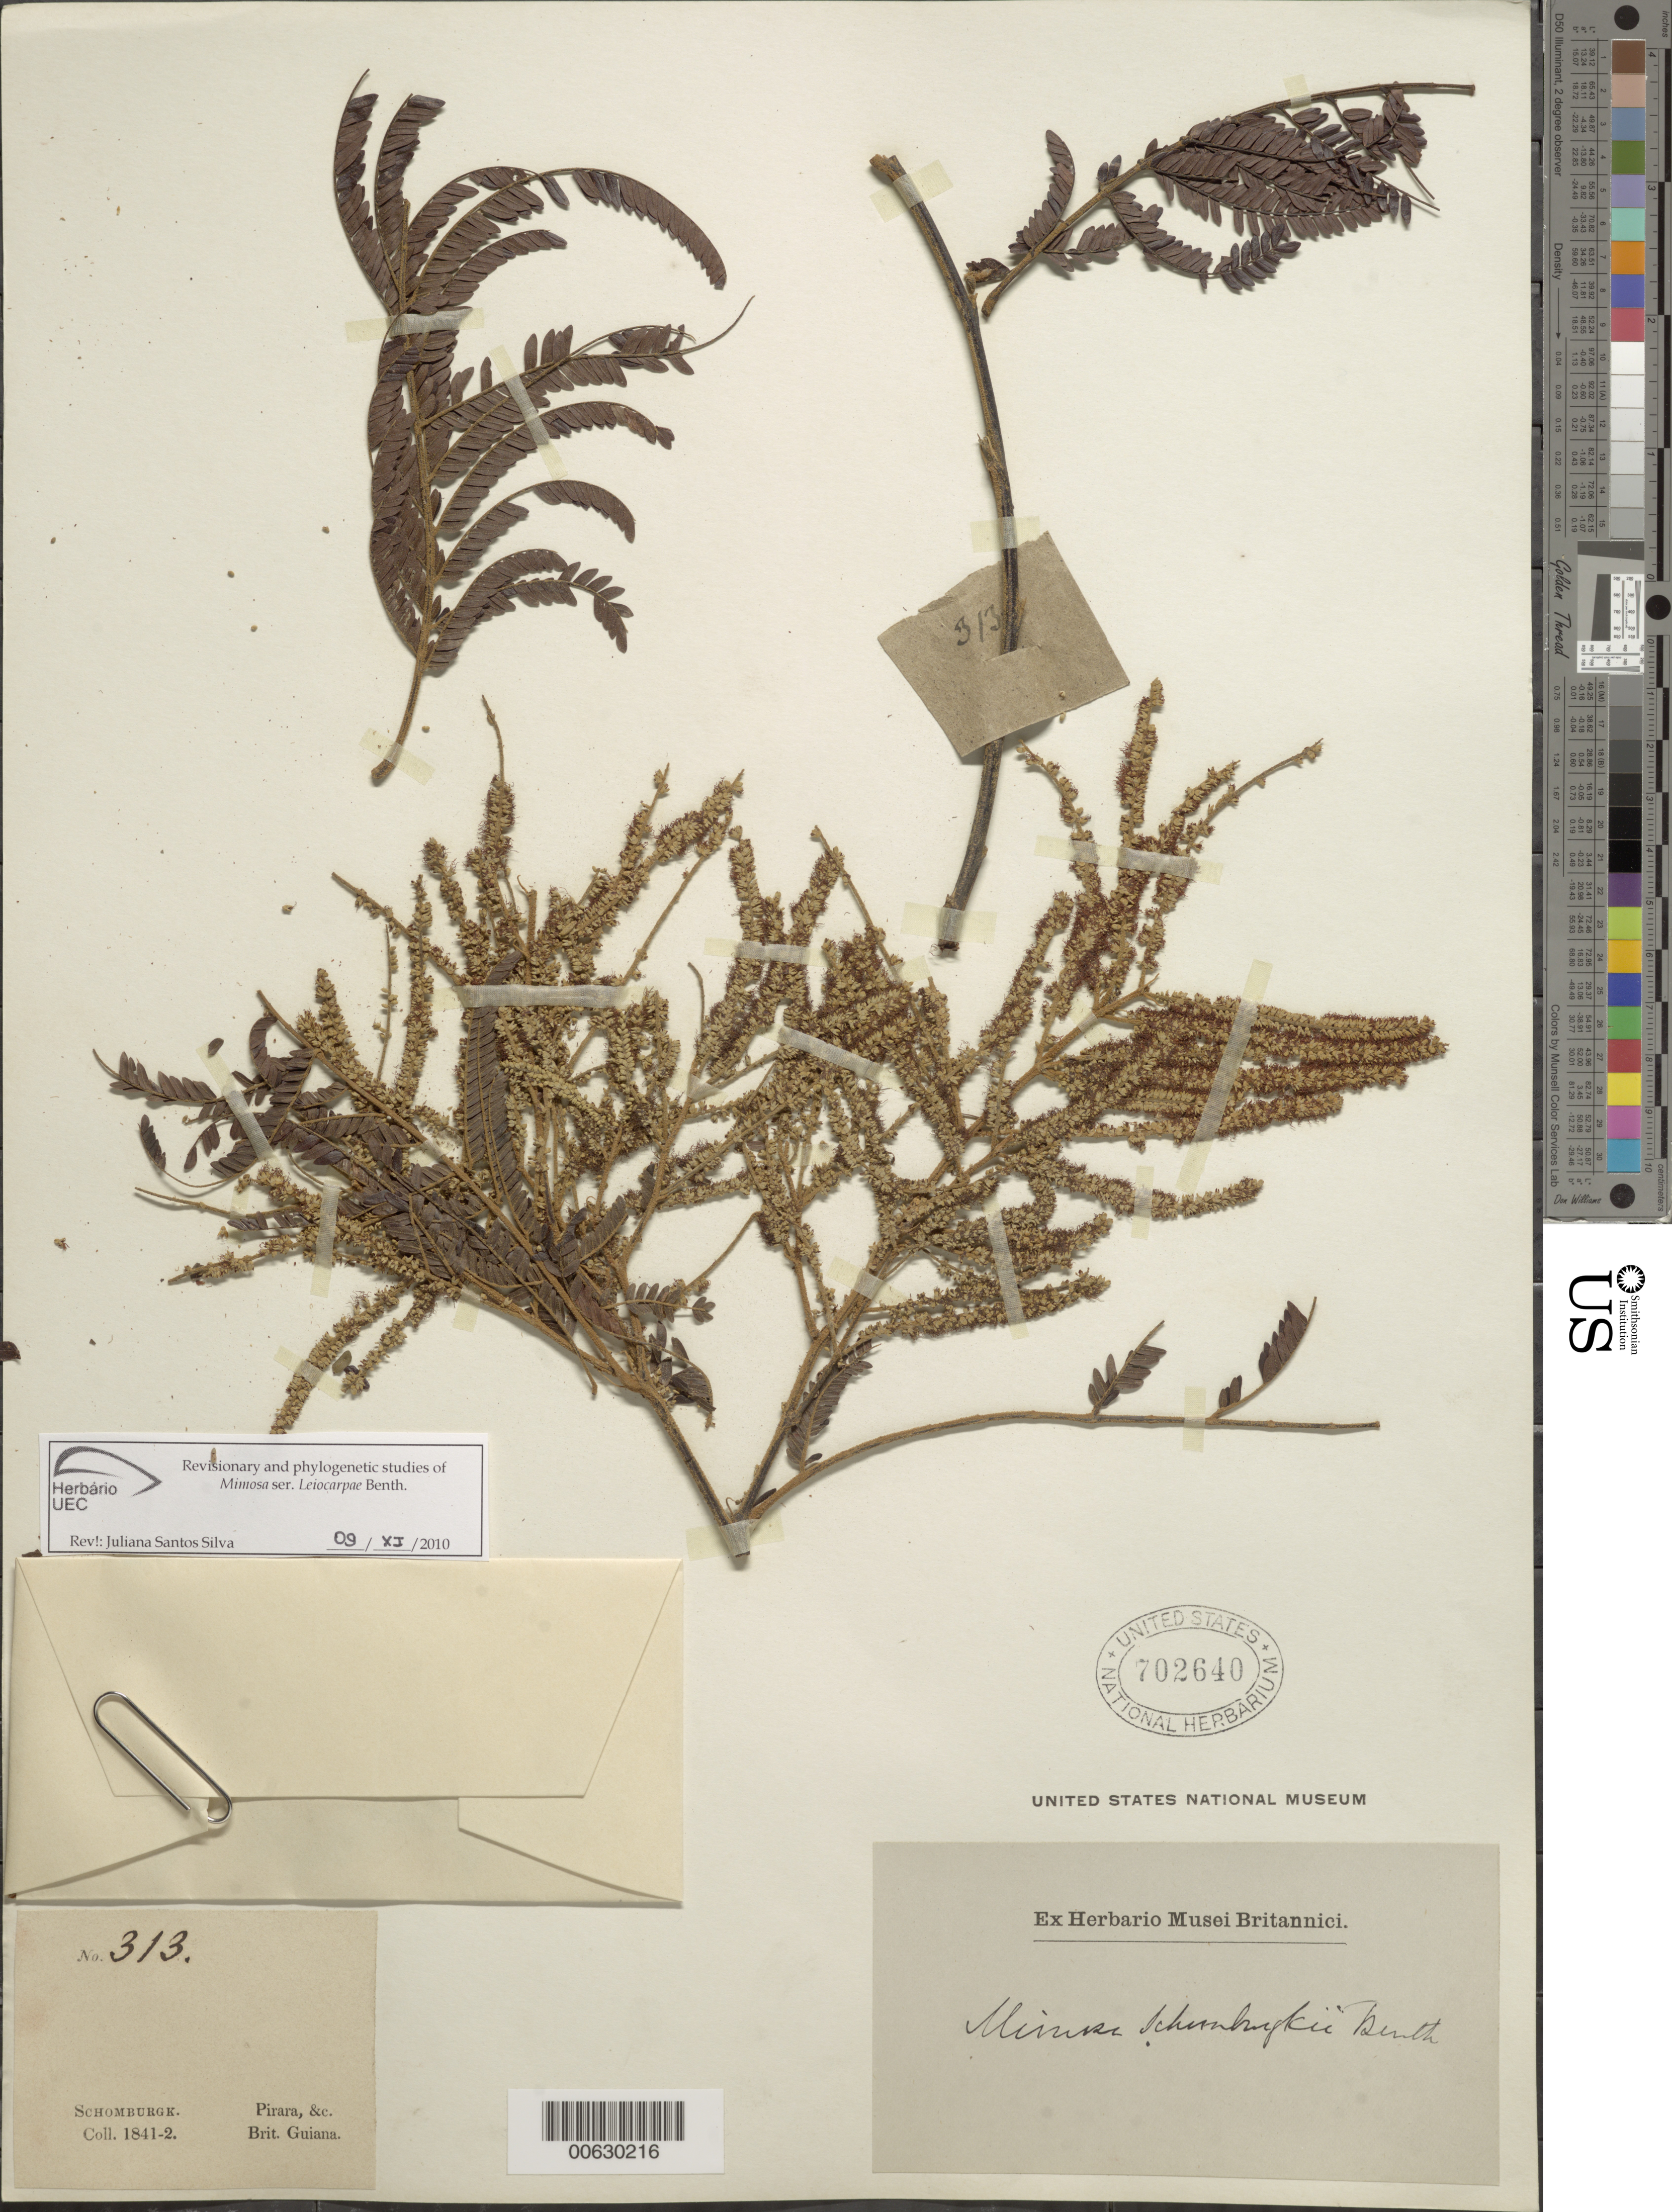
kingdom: Plantae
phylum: Tracheophyta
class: Magnoliopsida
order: Fabales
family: Fabaceae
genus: Mimosa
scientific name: Mimosa schomburgkii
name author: Benth.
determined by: Barneby, R. C.; Grimes, J. W.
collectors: R. H. Schomburgk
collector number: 313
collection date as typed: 1841 to 1842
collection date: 1841/1842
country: Guyana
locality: Essequibo R.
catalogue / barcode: US 702640